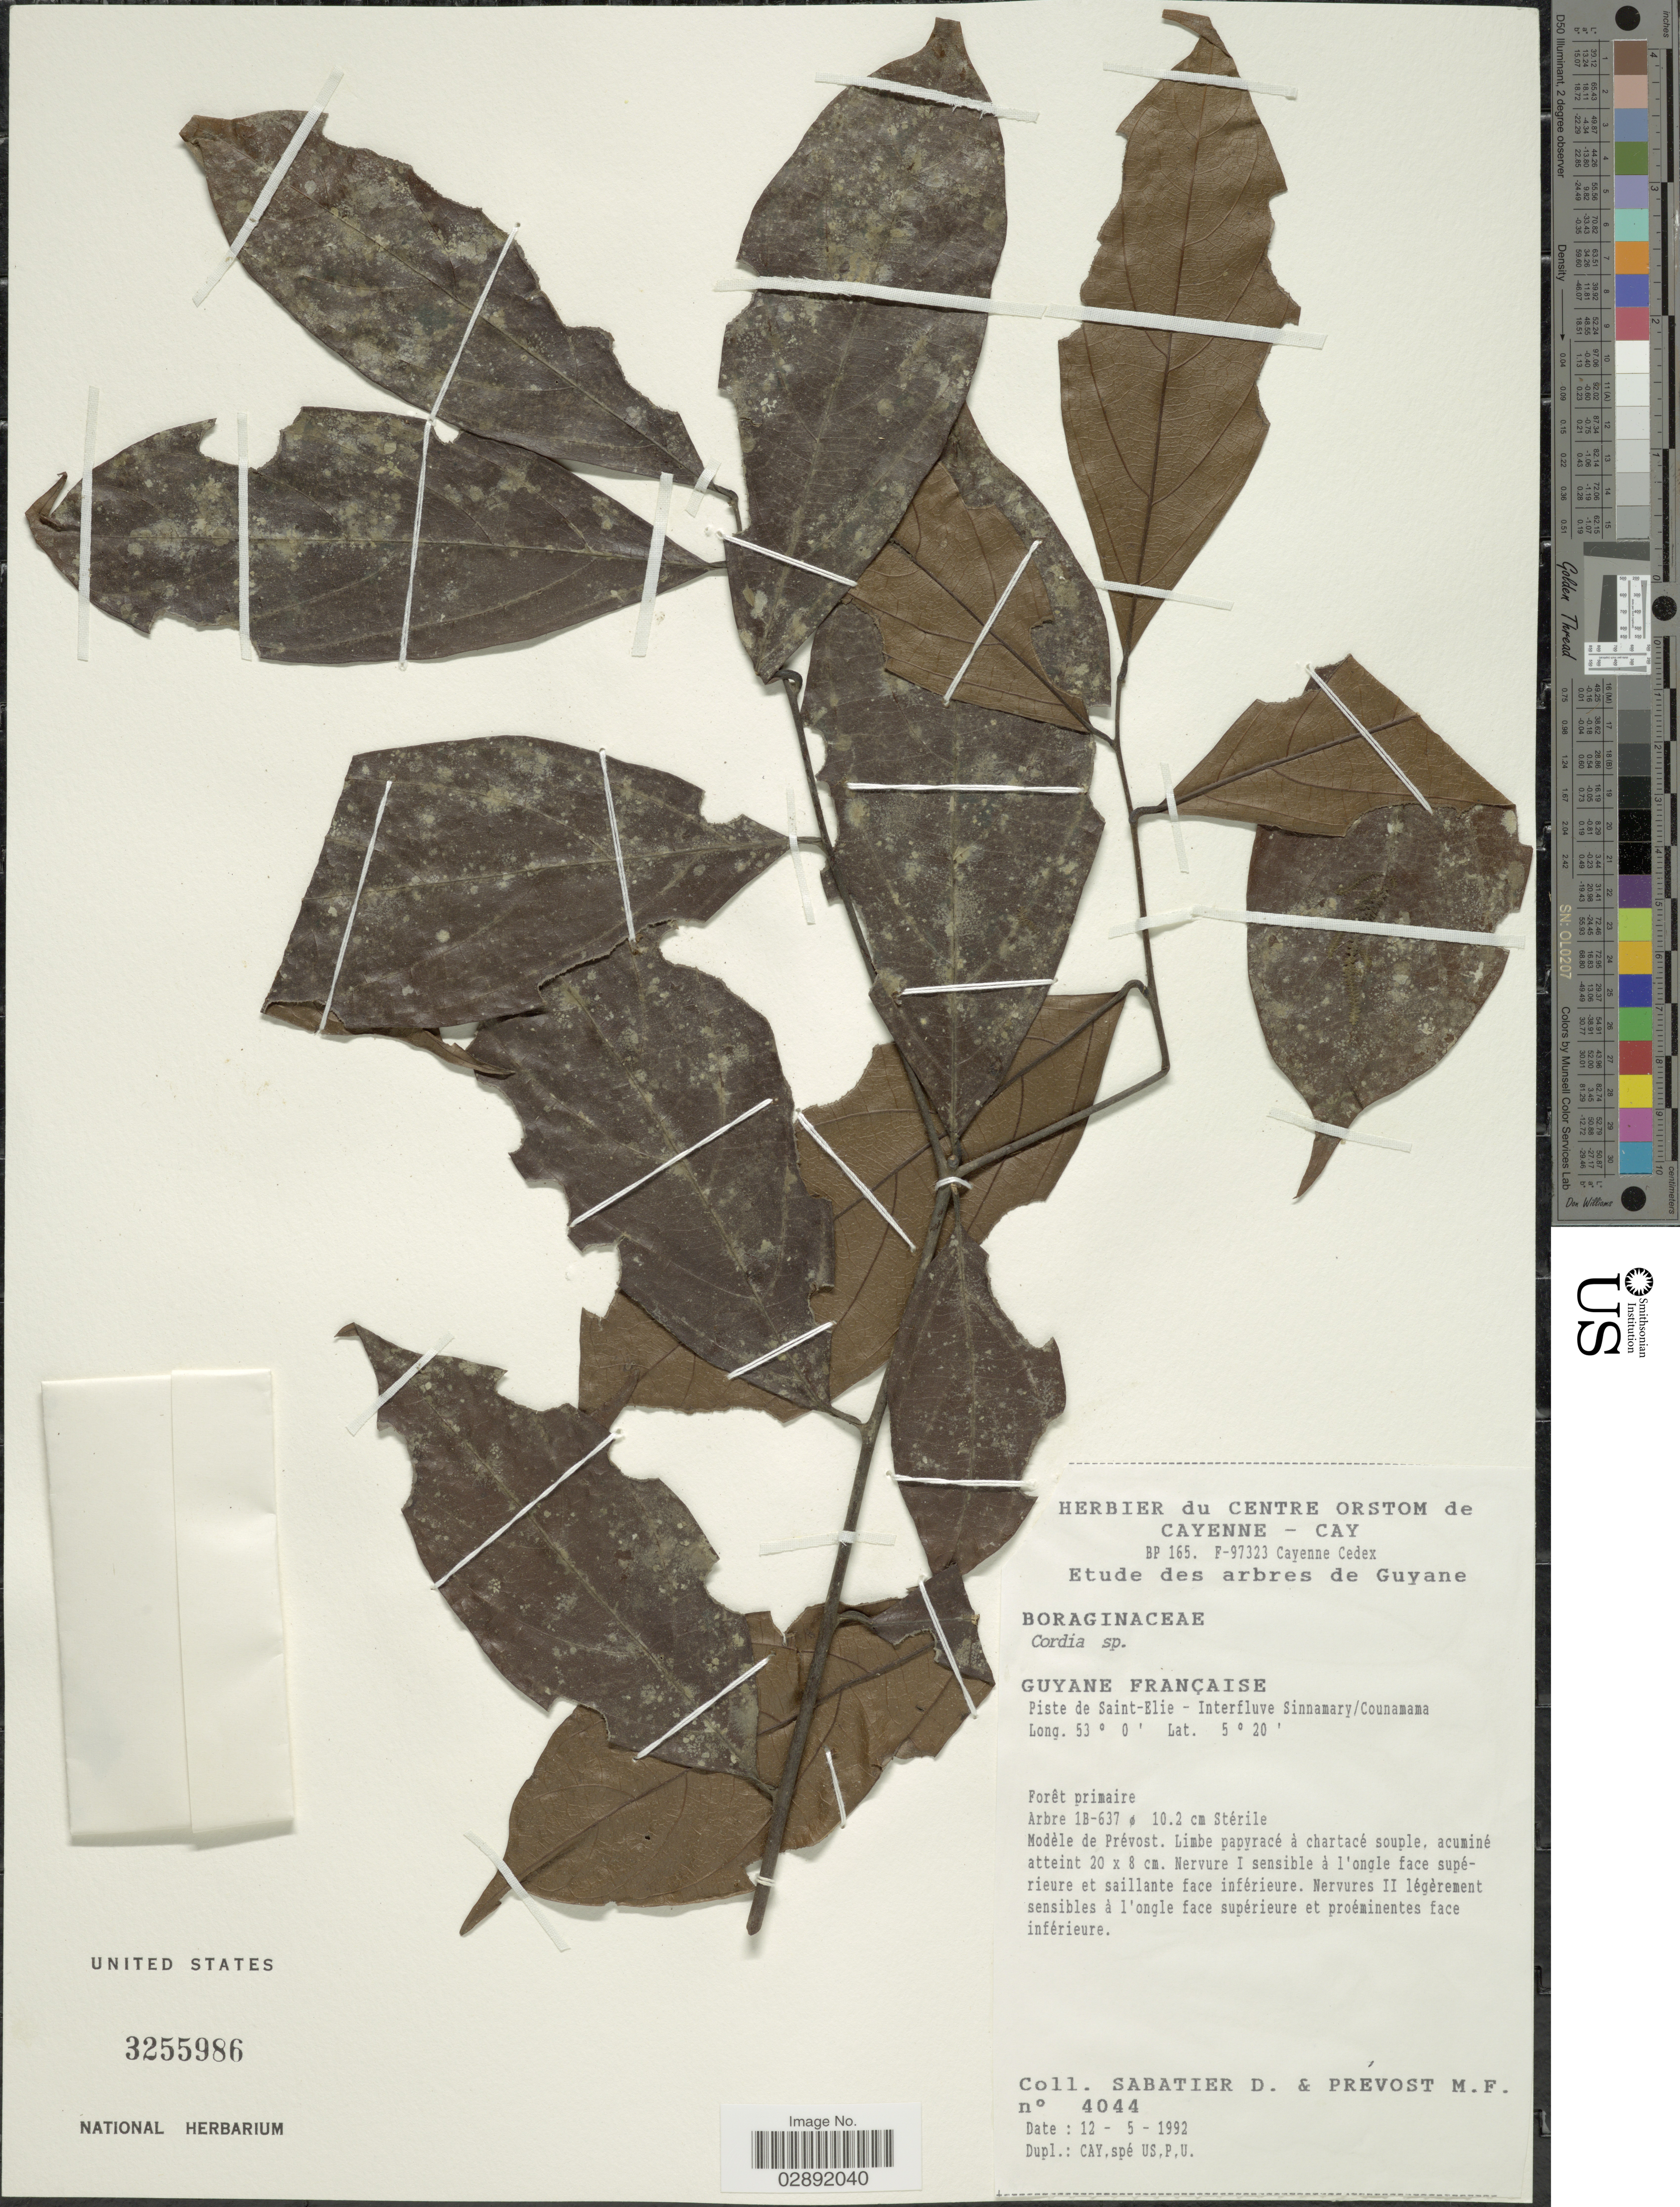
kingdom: Plantae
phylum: Tracheophyta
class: Magnoliopsida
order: Boraginales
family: Cordiaceae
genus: Cordia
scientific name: Cordia sp.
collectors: D. Sabatier & M. Prévost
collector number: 4044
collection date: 1992-05-12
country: French Guiana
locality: Guyane Française, Piste de Saint-Elie - Interfluve Sinnamary/Counamama.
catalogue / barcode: US 3255986